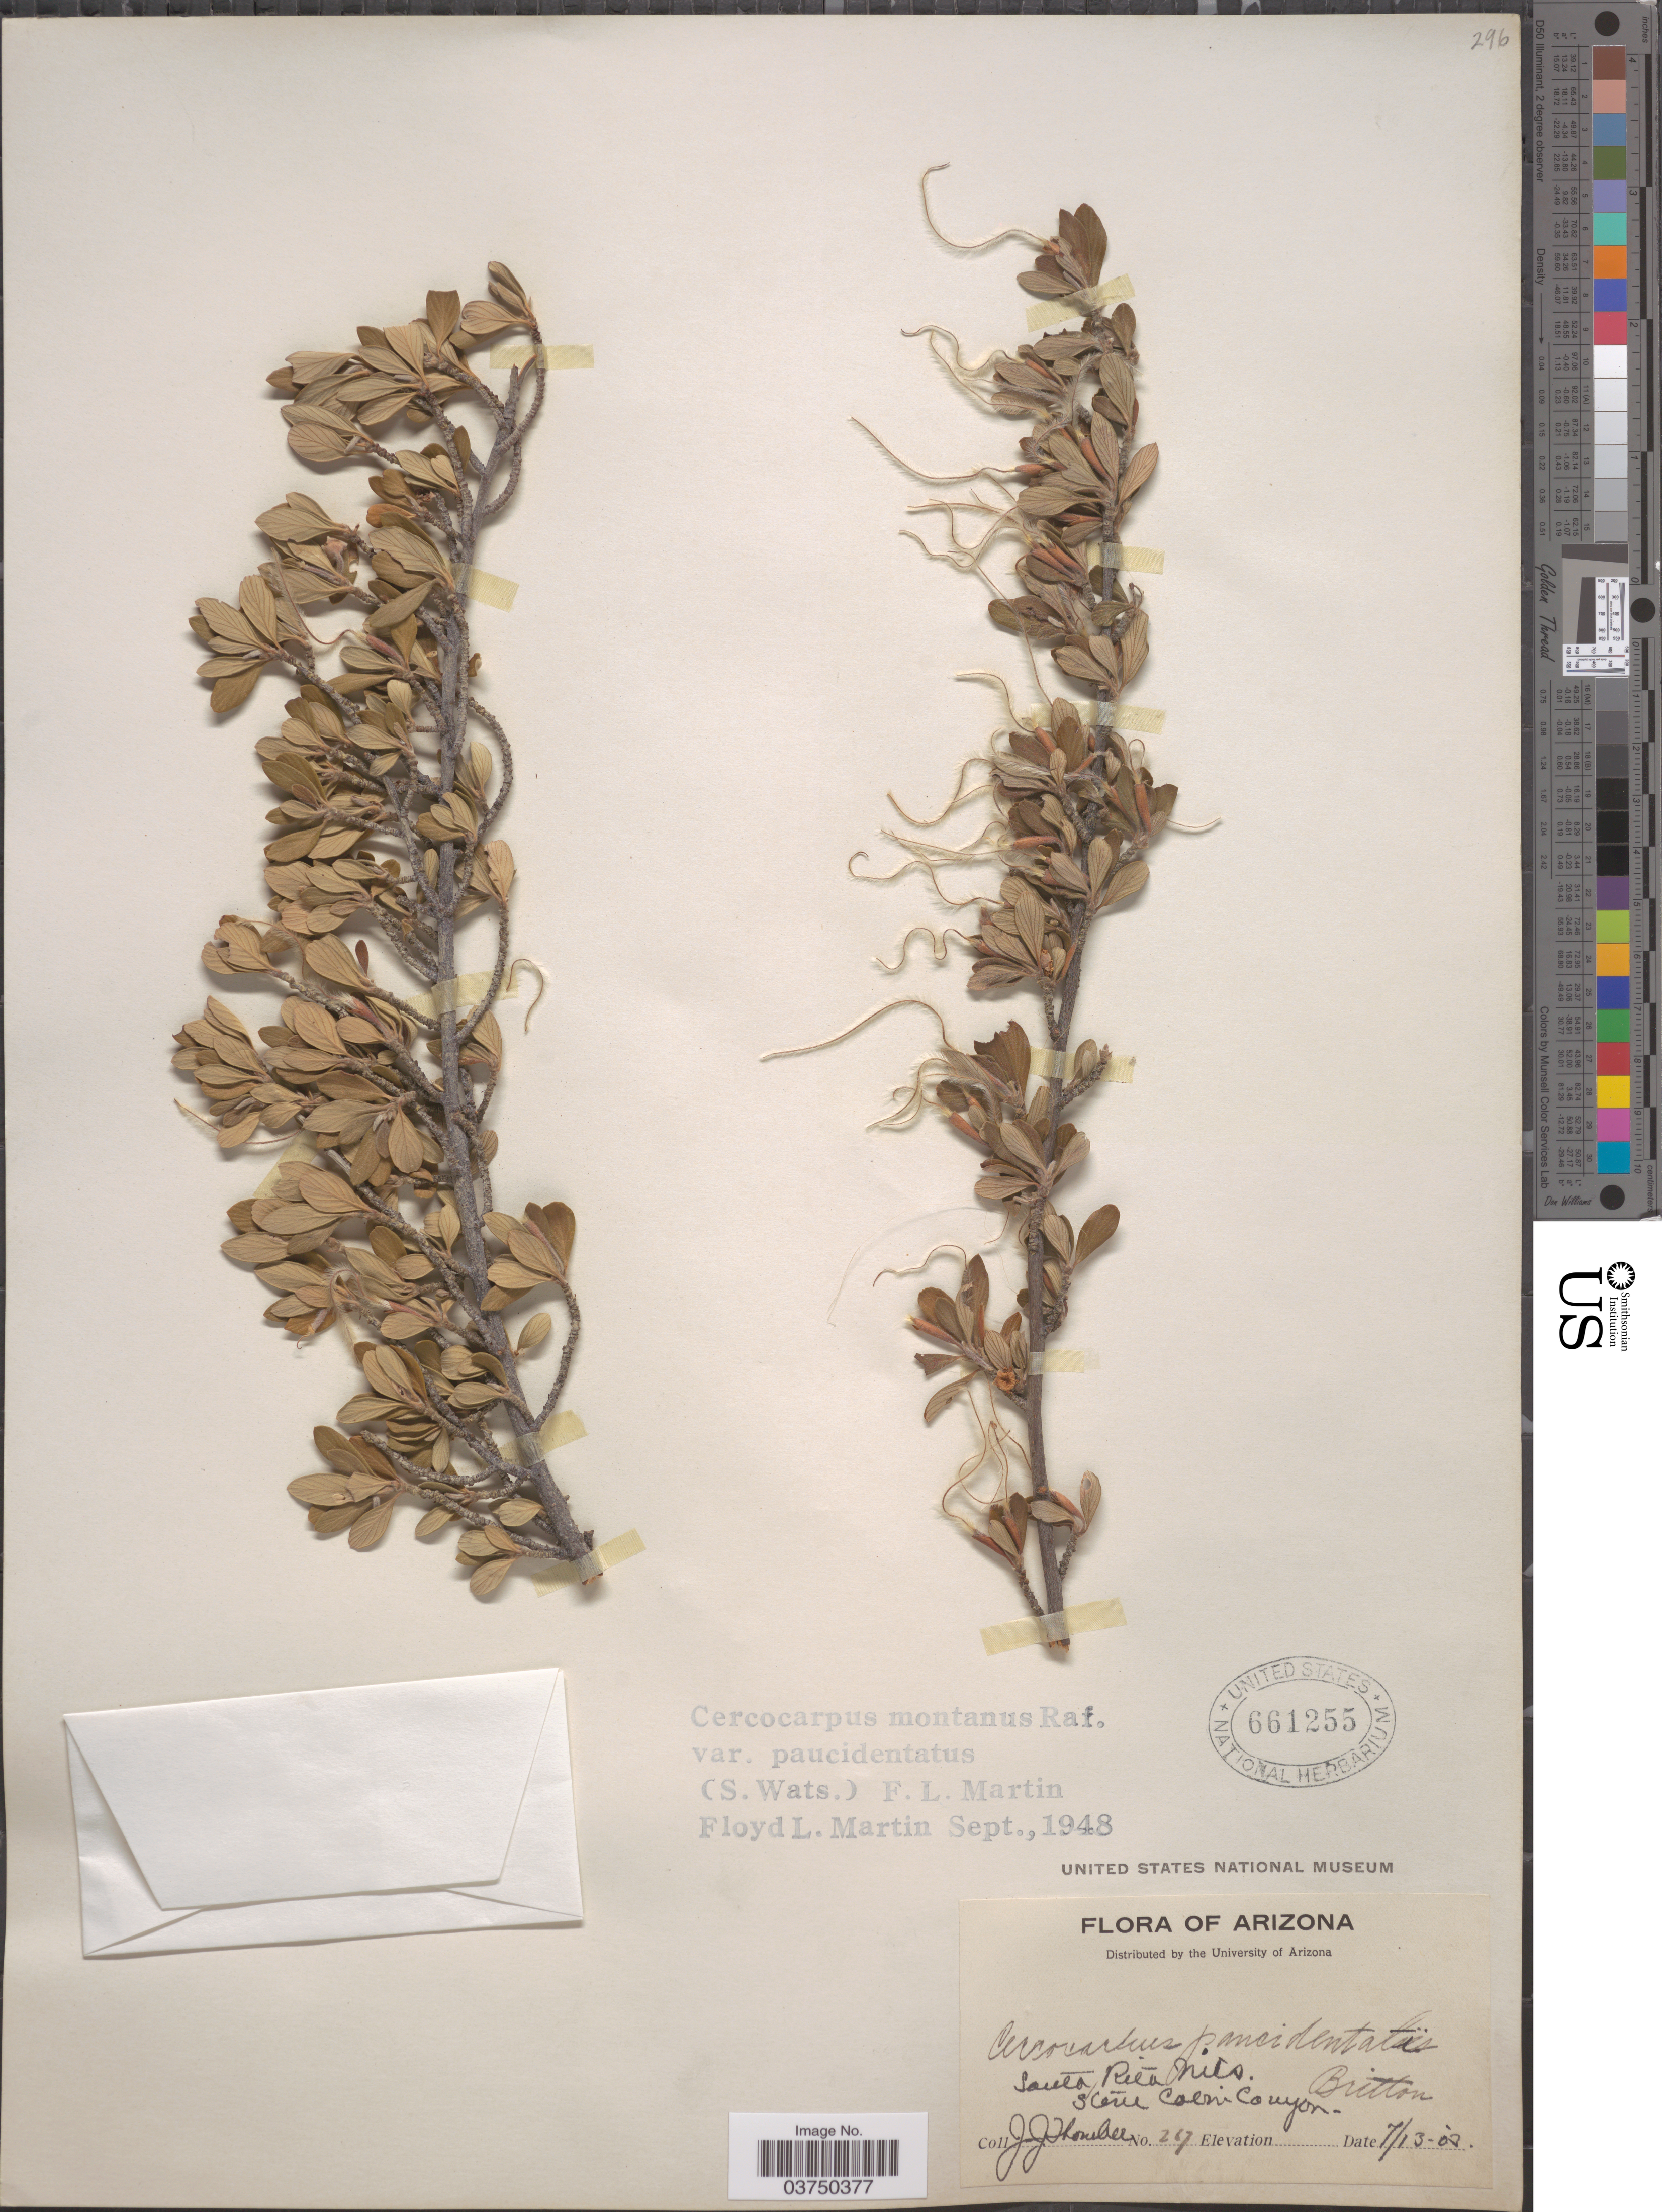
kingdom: Plantae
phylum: Tracheophyta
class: Magnoliopsida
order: Rosales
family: Rosaceae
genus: Cercocarpus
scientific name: Cercocarpus montanus var. paucidentatus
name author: (S. Watson) F.L. Martin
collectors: J. Thornber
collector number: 267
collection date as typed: Transcribed d/m/y: 25/5/03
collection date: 1903-05-22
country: United States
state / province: Arizona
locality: Santa Rita Mountains. Stone Cabin Canyon.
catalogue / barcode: US 661255